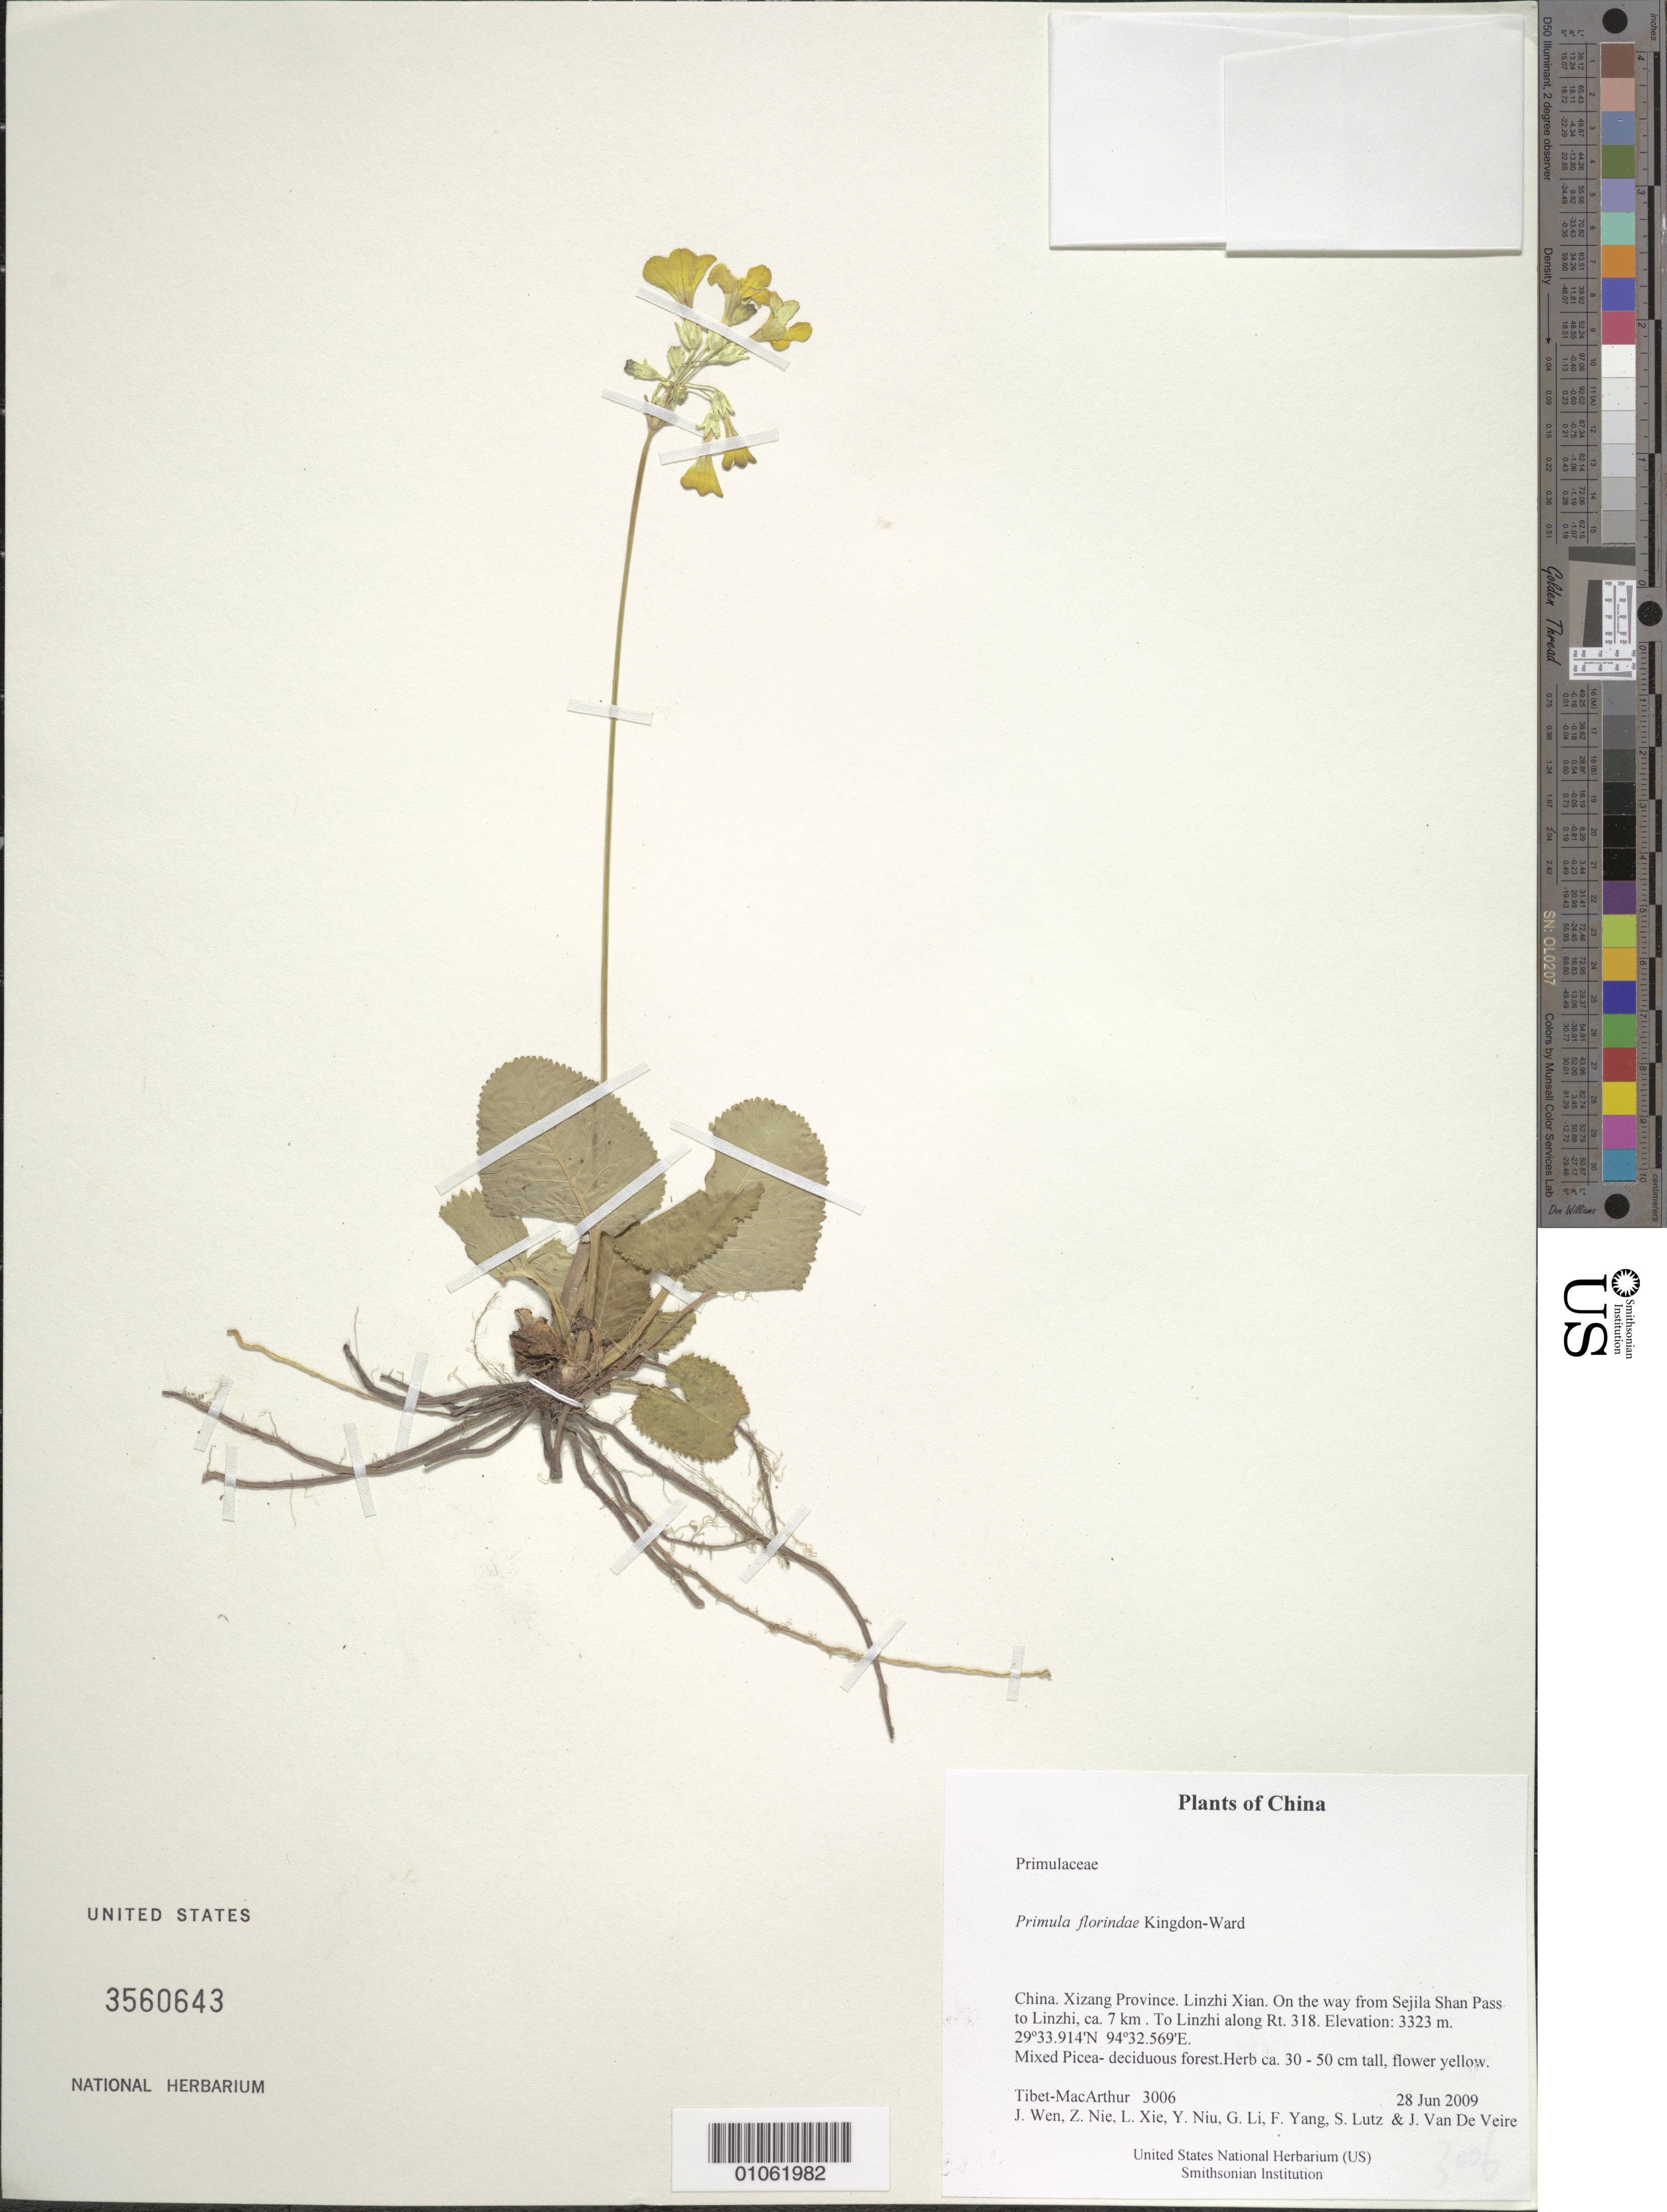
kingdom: Plantae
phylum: Tracheophyta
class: Magnoliopsida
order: Ericales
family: Primulaceae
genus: Primula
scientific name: Primula florindae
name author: Kingdon-Ward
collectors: Tibet-MacArthur, J. Wen, Z. Nie, L. Xie, Y. Niu, G. Li, F. Yang, S. Lutz & J. Van De Veire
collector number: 3006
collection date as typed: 28 Jun 2009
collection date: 2009-06-28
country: China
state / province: Xizang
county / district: Linzhi Xian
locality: On the way from Sejila Shan Pass to Linzhi, ca. 7 km . To Linzhi along Rt. 318.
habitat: Mixed Picea- deciduous forest.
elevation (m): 3323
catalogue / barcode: US 3560643